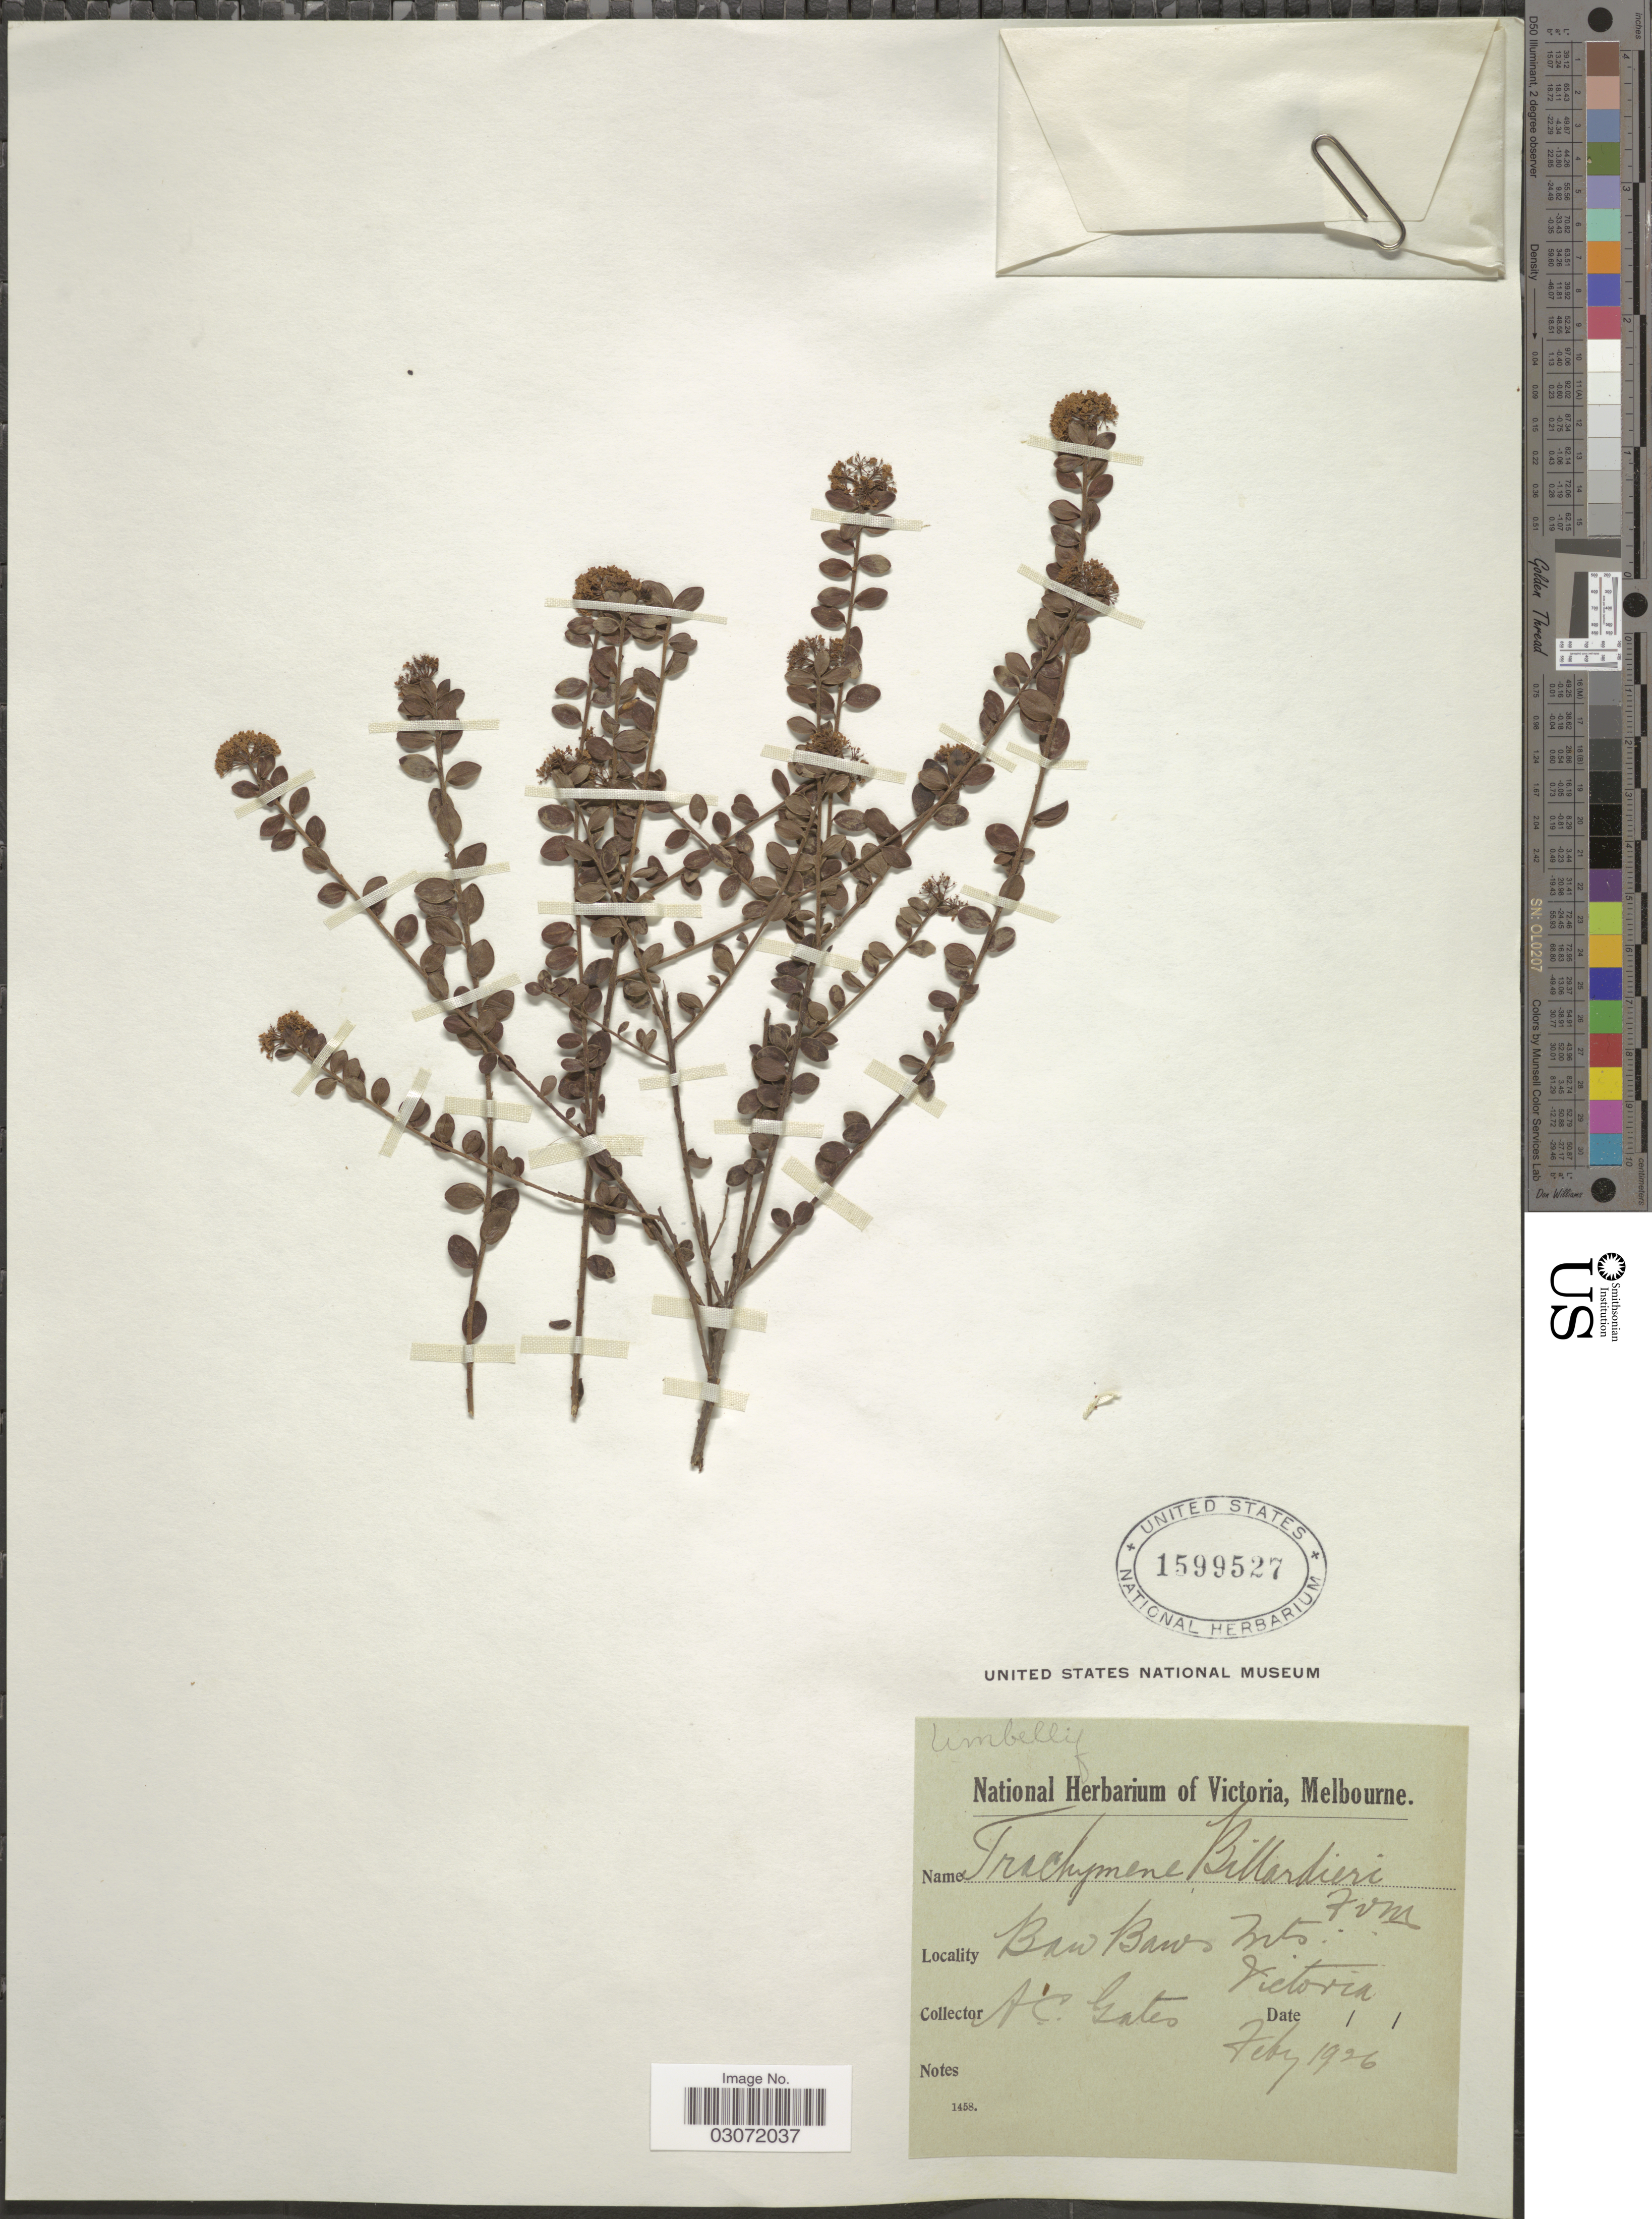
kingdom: Plantae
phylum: Tracheophyta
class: Magnoliopsida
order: Apiales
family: Apiaceae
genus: Platysace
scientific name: Platysace lanceolata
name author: Druce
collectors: A. Gates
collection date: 1926-02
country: Australia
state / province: Victoria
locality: Baw Baws mts. Victoria.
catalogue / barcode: US 1599527